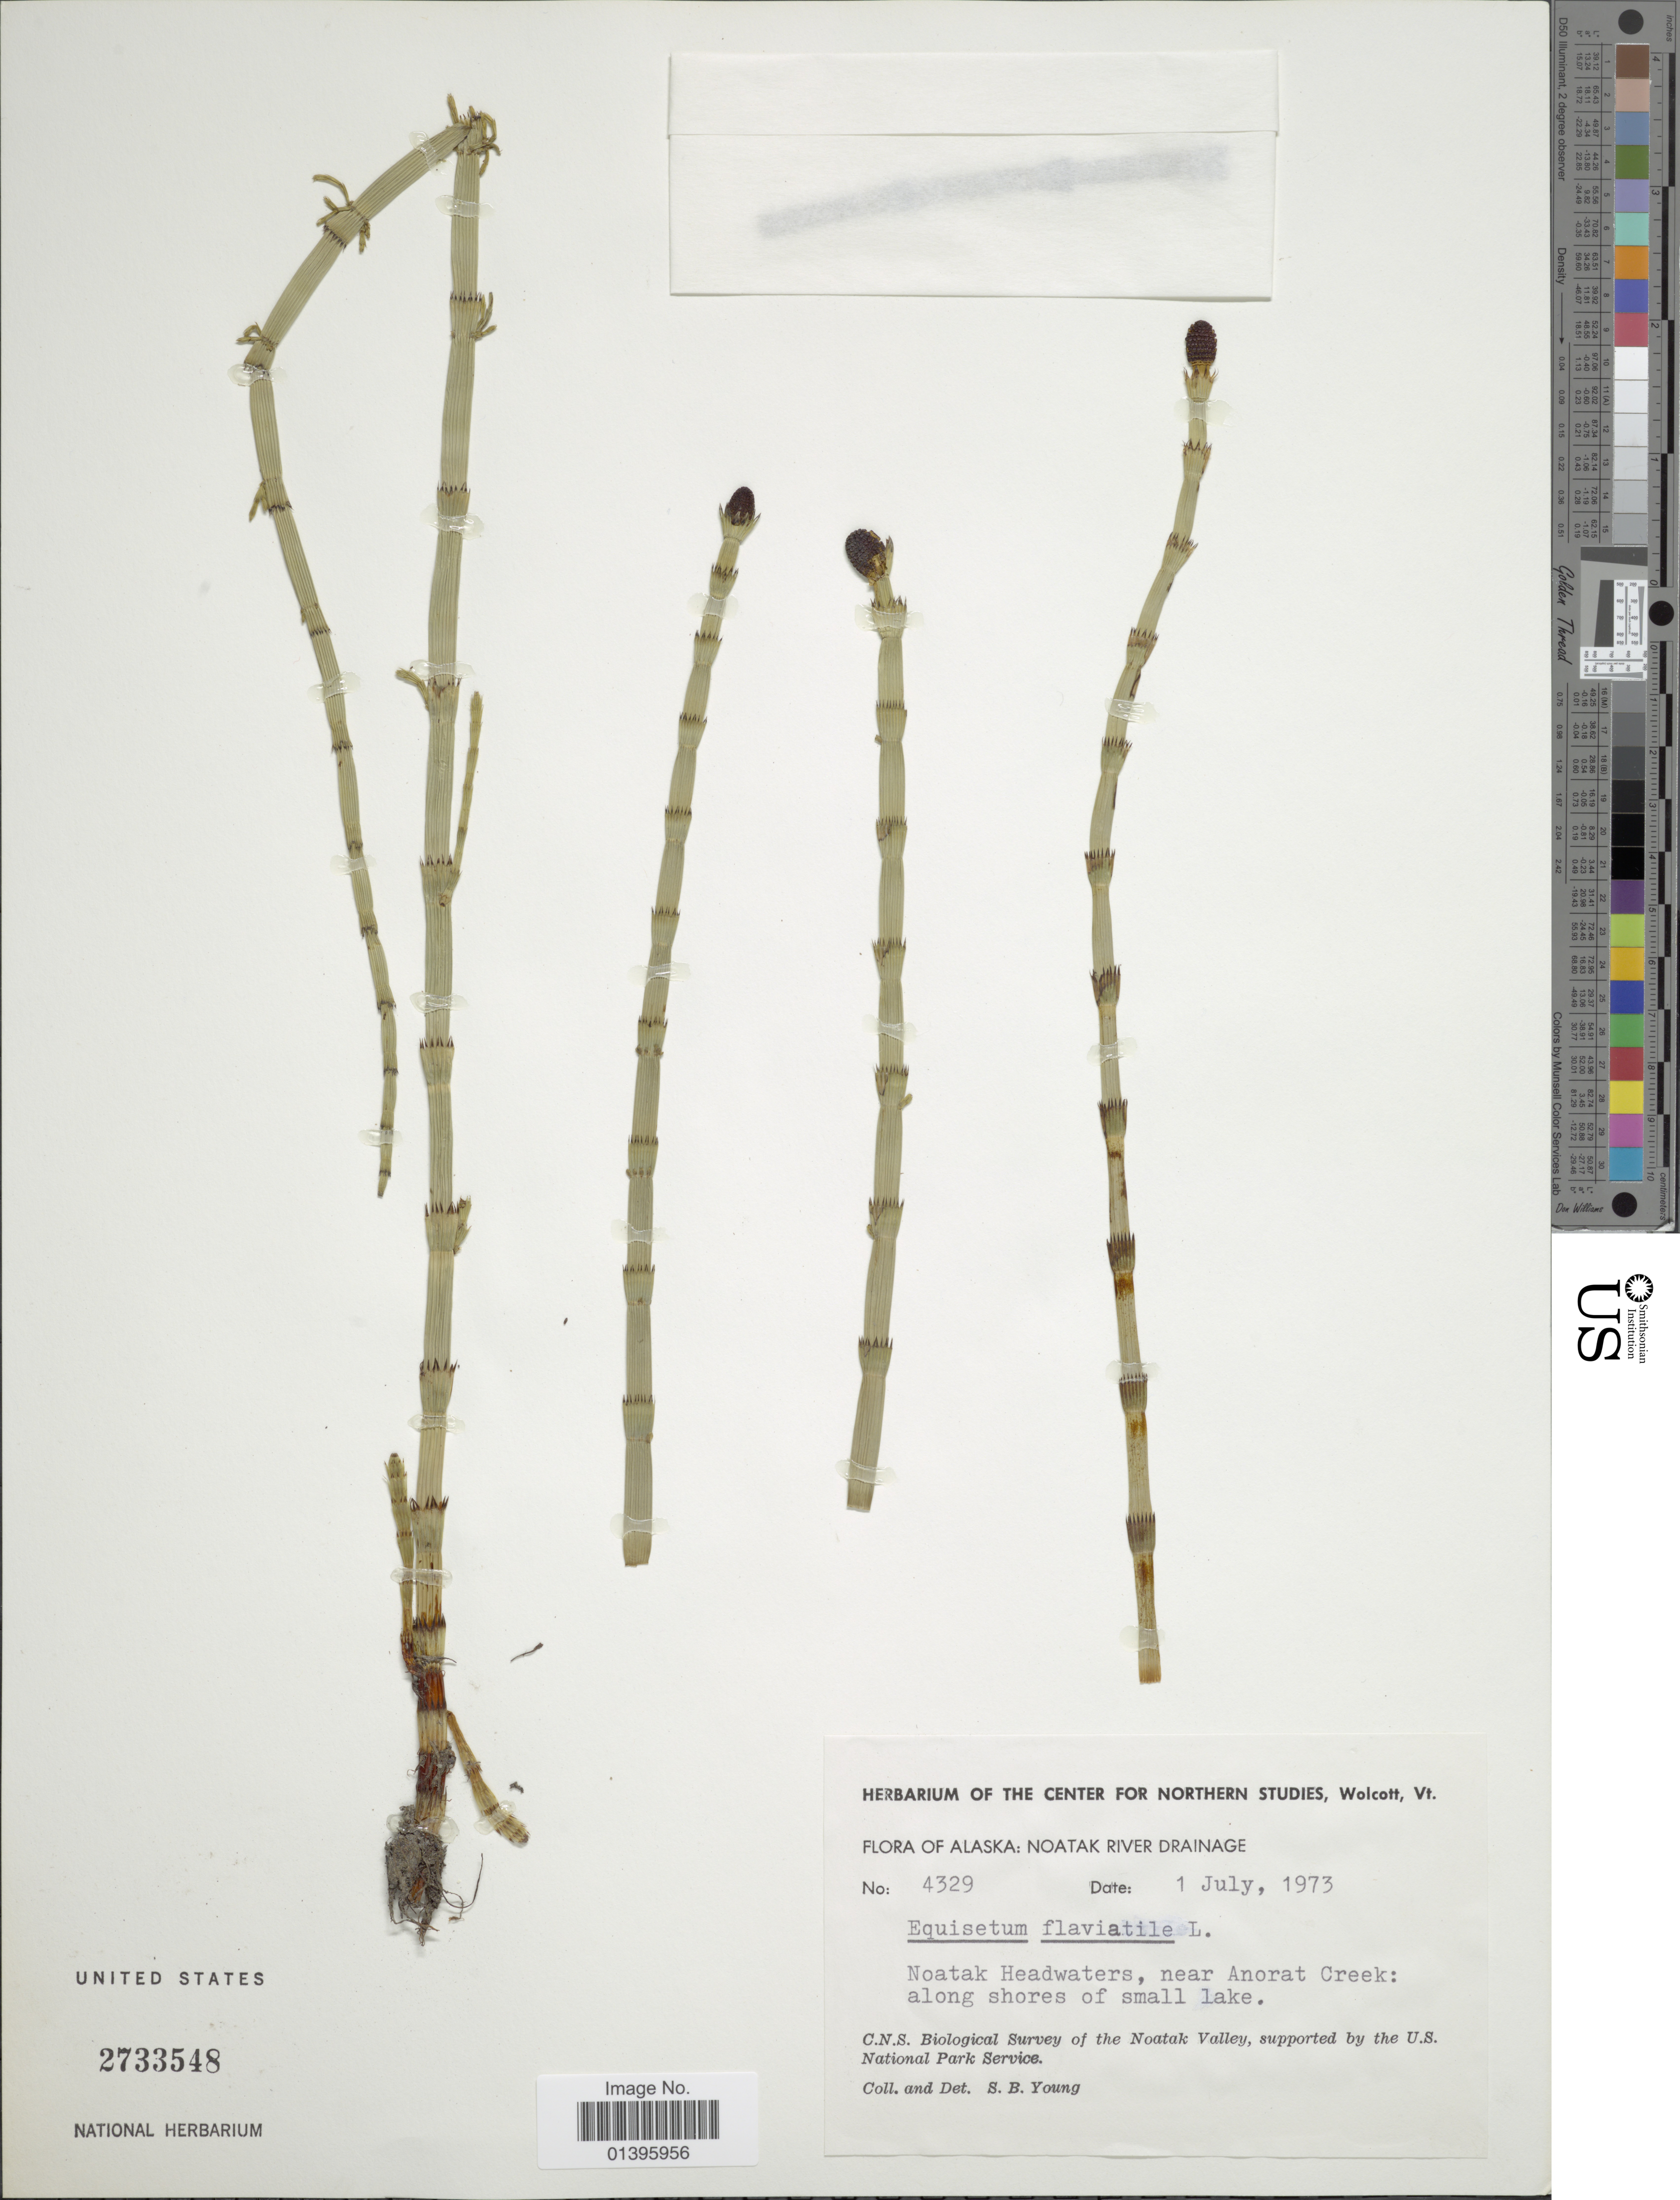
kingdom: Plantae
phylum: Tracheophyta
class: Polypodiopsida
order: Equisetales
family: Equisetaceae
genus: Equisetum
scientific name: Equisetum fluviatile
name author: L.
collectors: S. Young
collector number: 4329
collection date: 1973-07-01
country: United States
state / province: Alaska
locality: Noatak River Drainage. Noatak Headwaters, near Anorat Creek: along shores of small lake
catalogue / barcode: US 2733548